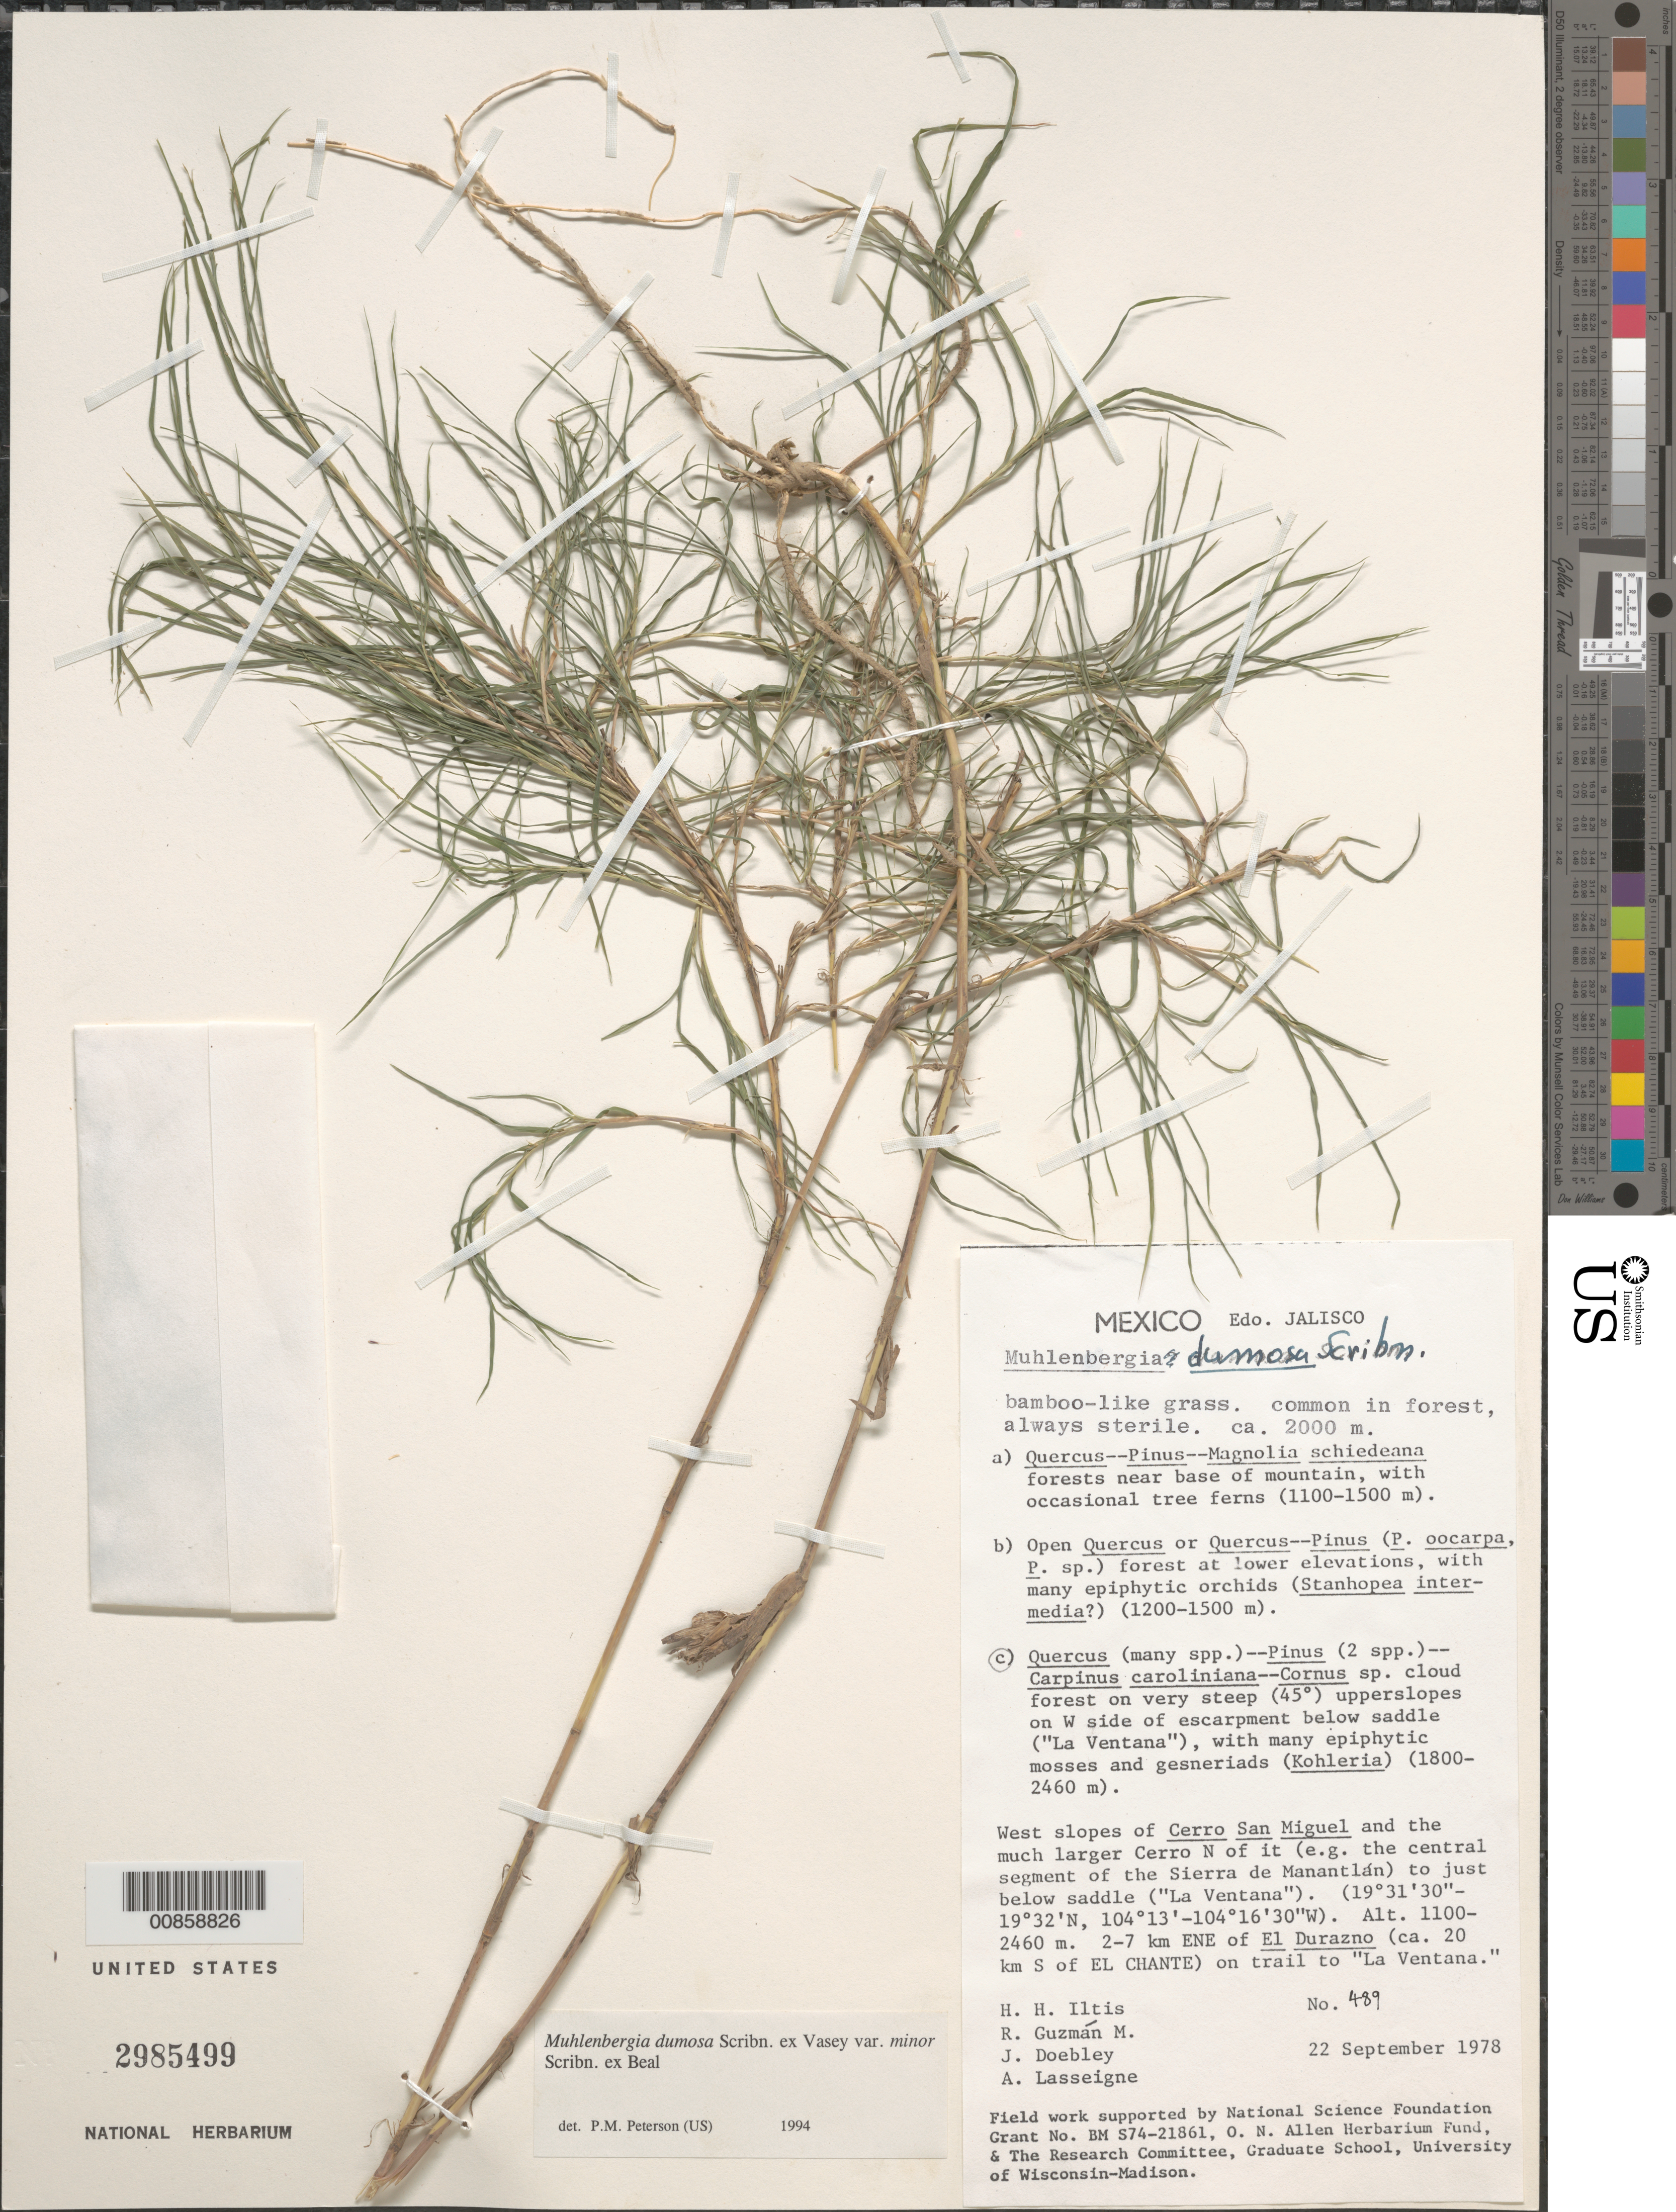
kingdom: Plantae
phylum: Tracheophyta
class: Liliopsida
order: Poales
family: Poaceae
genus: Muhlenbergia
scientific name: Muhlenbergia dumosa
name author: Scribn. ex Vasey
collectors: H. H. Iltis, R. Guzman-M., J. Doebley & A. Lasseigne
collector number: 489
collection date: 1978-09-22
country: Mexico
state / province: Jalisco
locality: Forest on very steep (45°) upperslopes on W side of escarpment below saddle ("La Ventana"). West slopes of Cerro San Miguel and the much larger Cerro N of it (e.g. the central segment of the Sierra de Manantlán) to just below saddle ("La Ventana"). 2-7 km ENE of El Durazno (ca. 20 km S of El Chante) on trail to "La Ventana.".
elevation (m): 1100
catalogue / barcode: US 2985499